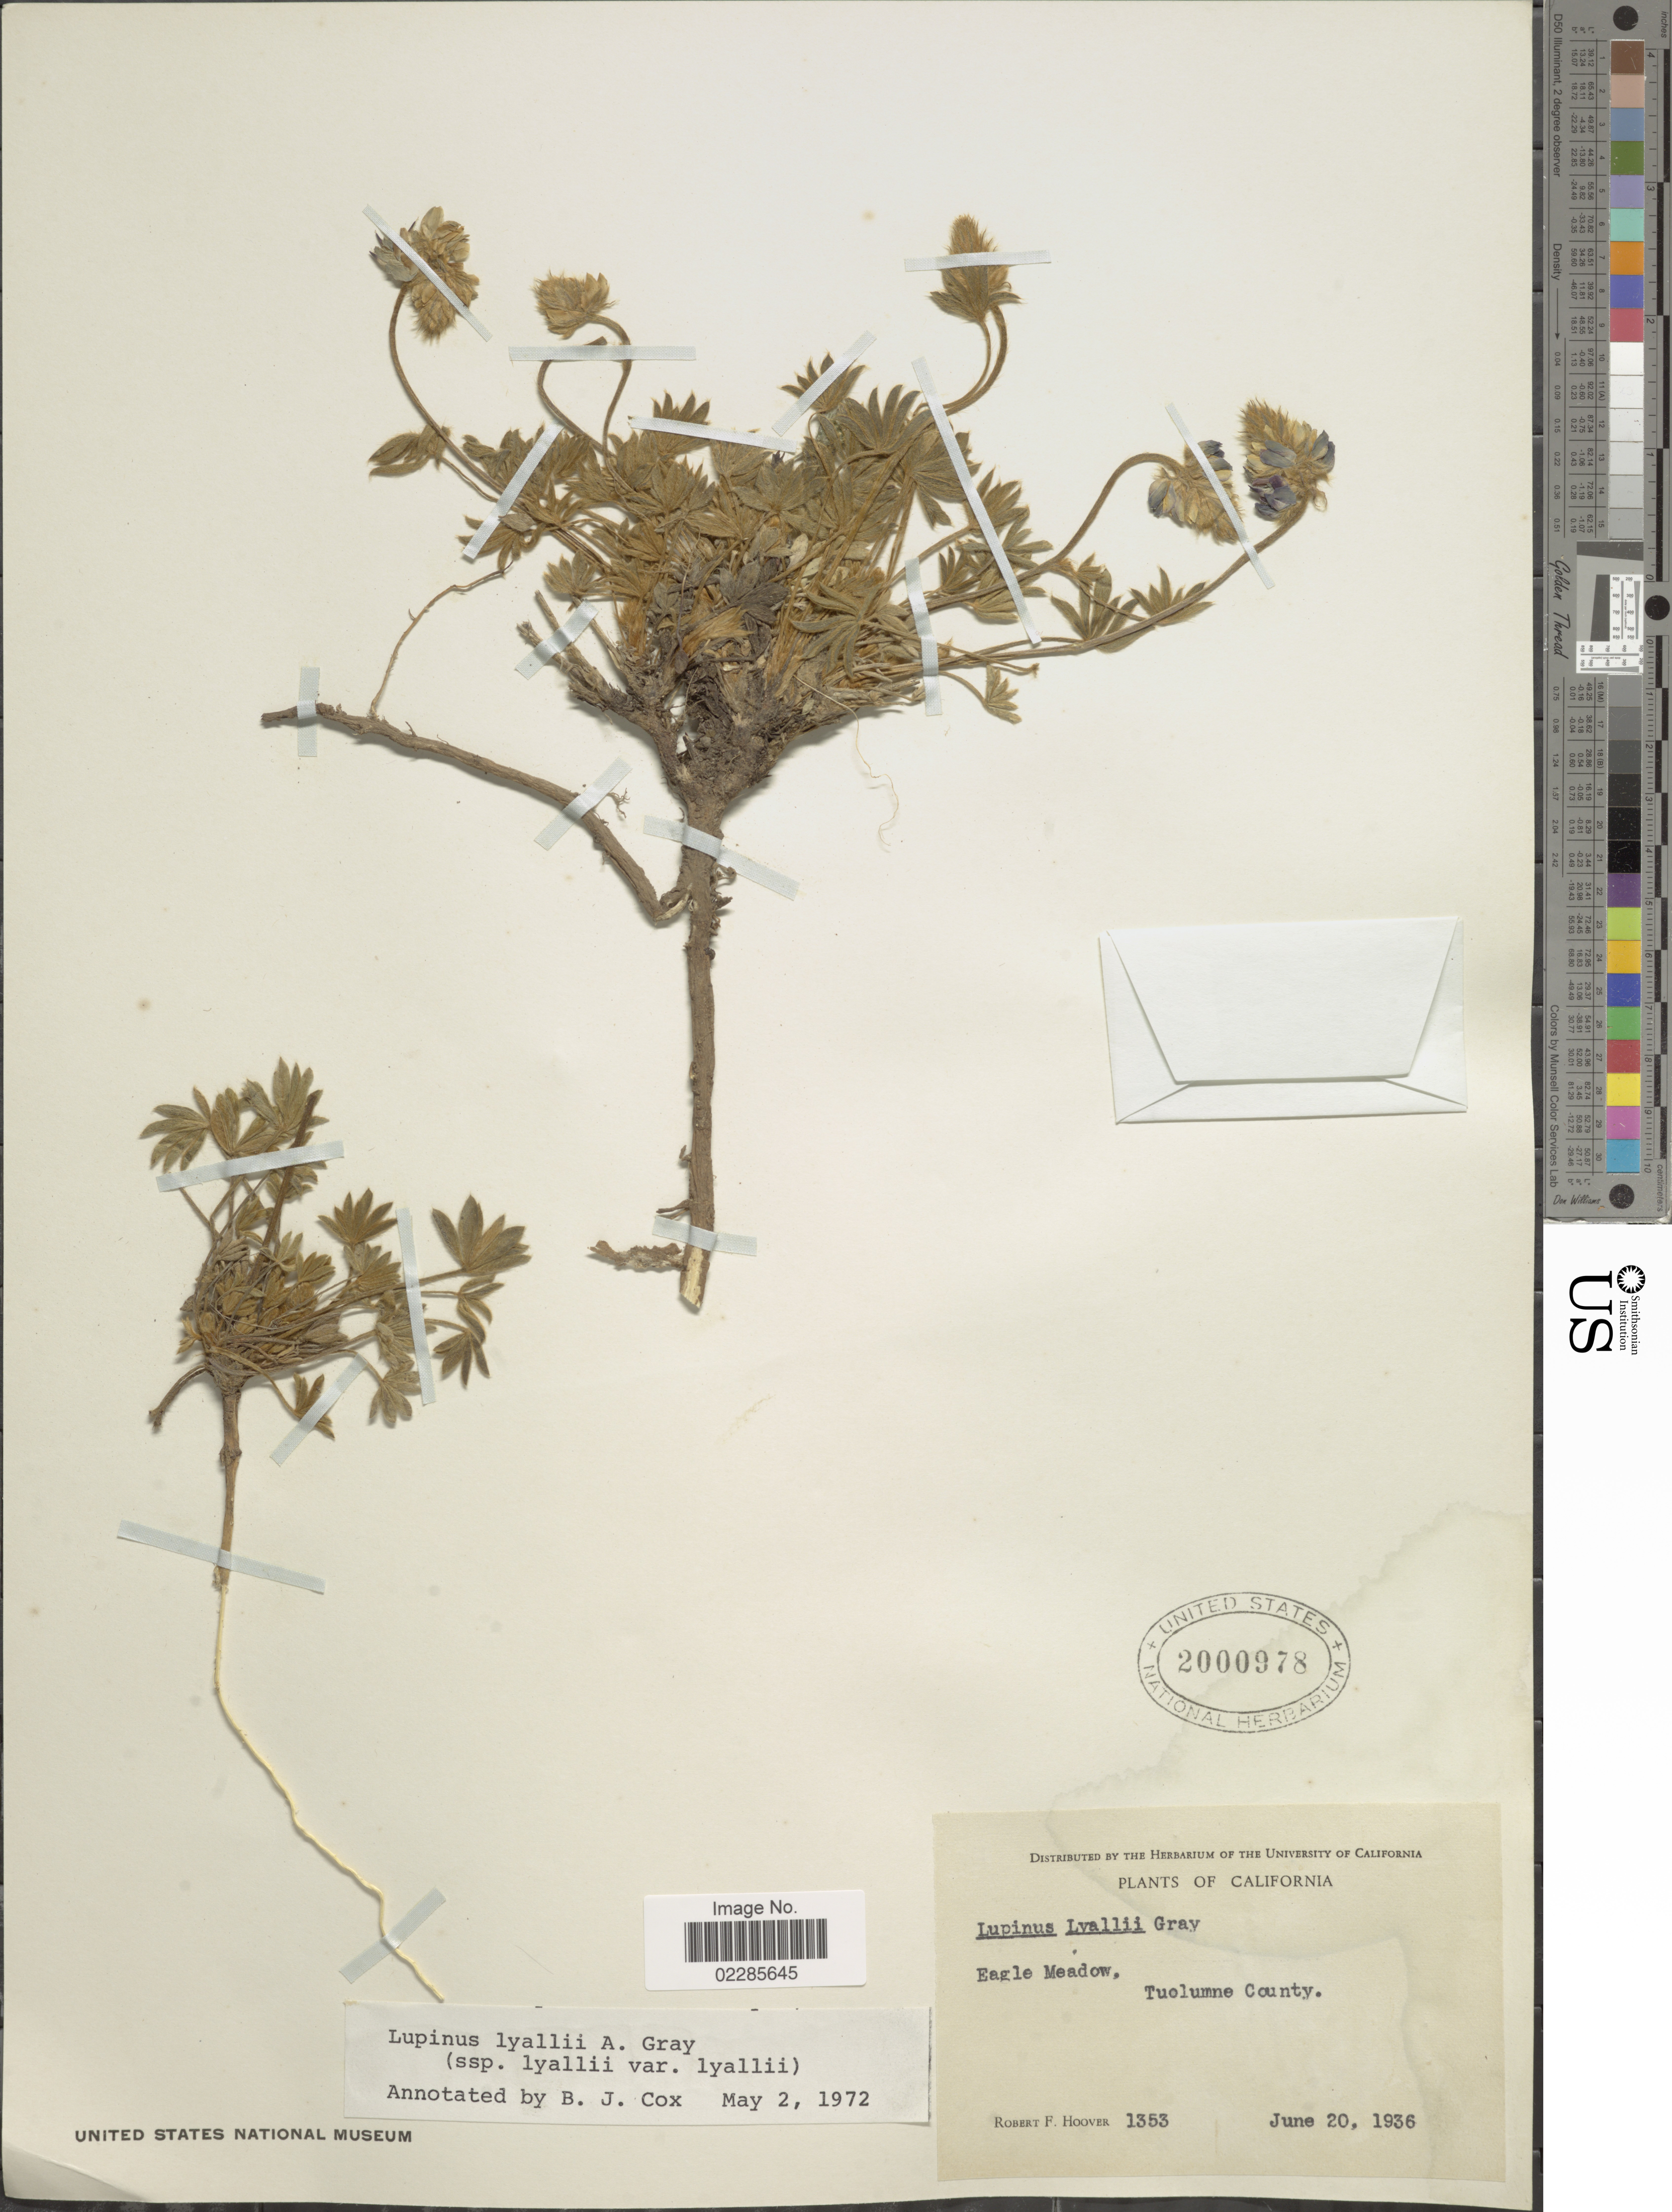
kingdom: Plantae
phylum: Tracheophyta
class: Magnoliopsida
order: Fabales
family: Fabaceae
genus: Lupinus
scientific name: Lupinus lyallii subsp. lyallii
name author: A. Gray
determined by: Cox, B. J.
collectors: R. F. Hoover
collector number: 1353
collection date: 1936-06-20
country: United States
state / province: California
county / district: Tuolumne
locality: Eagle Meadow, Tuolumne County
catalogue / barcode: US 2000978